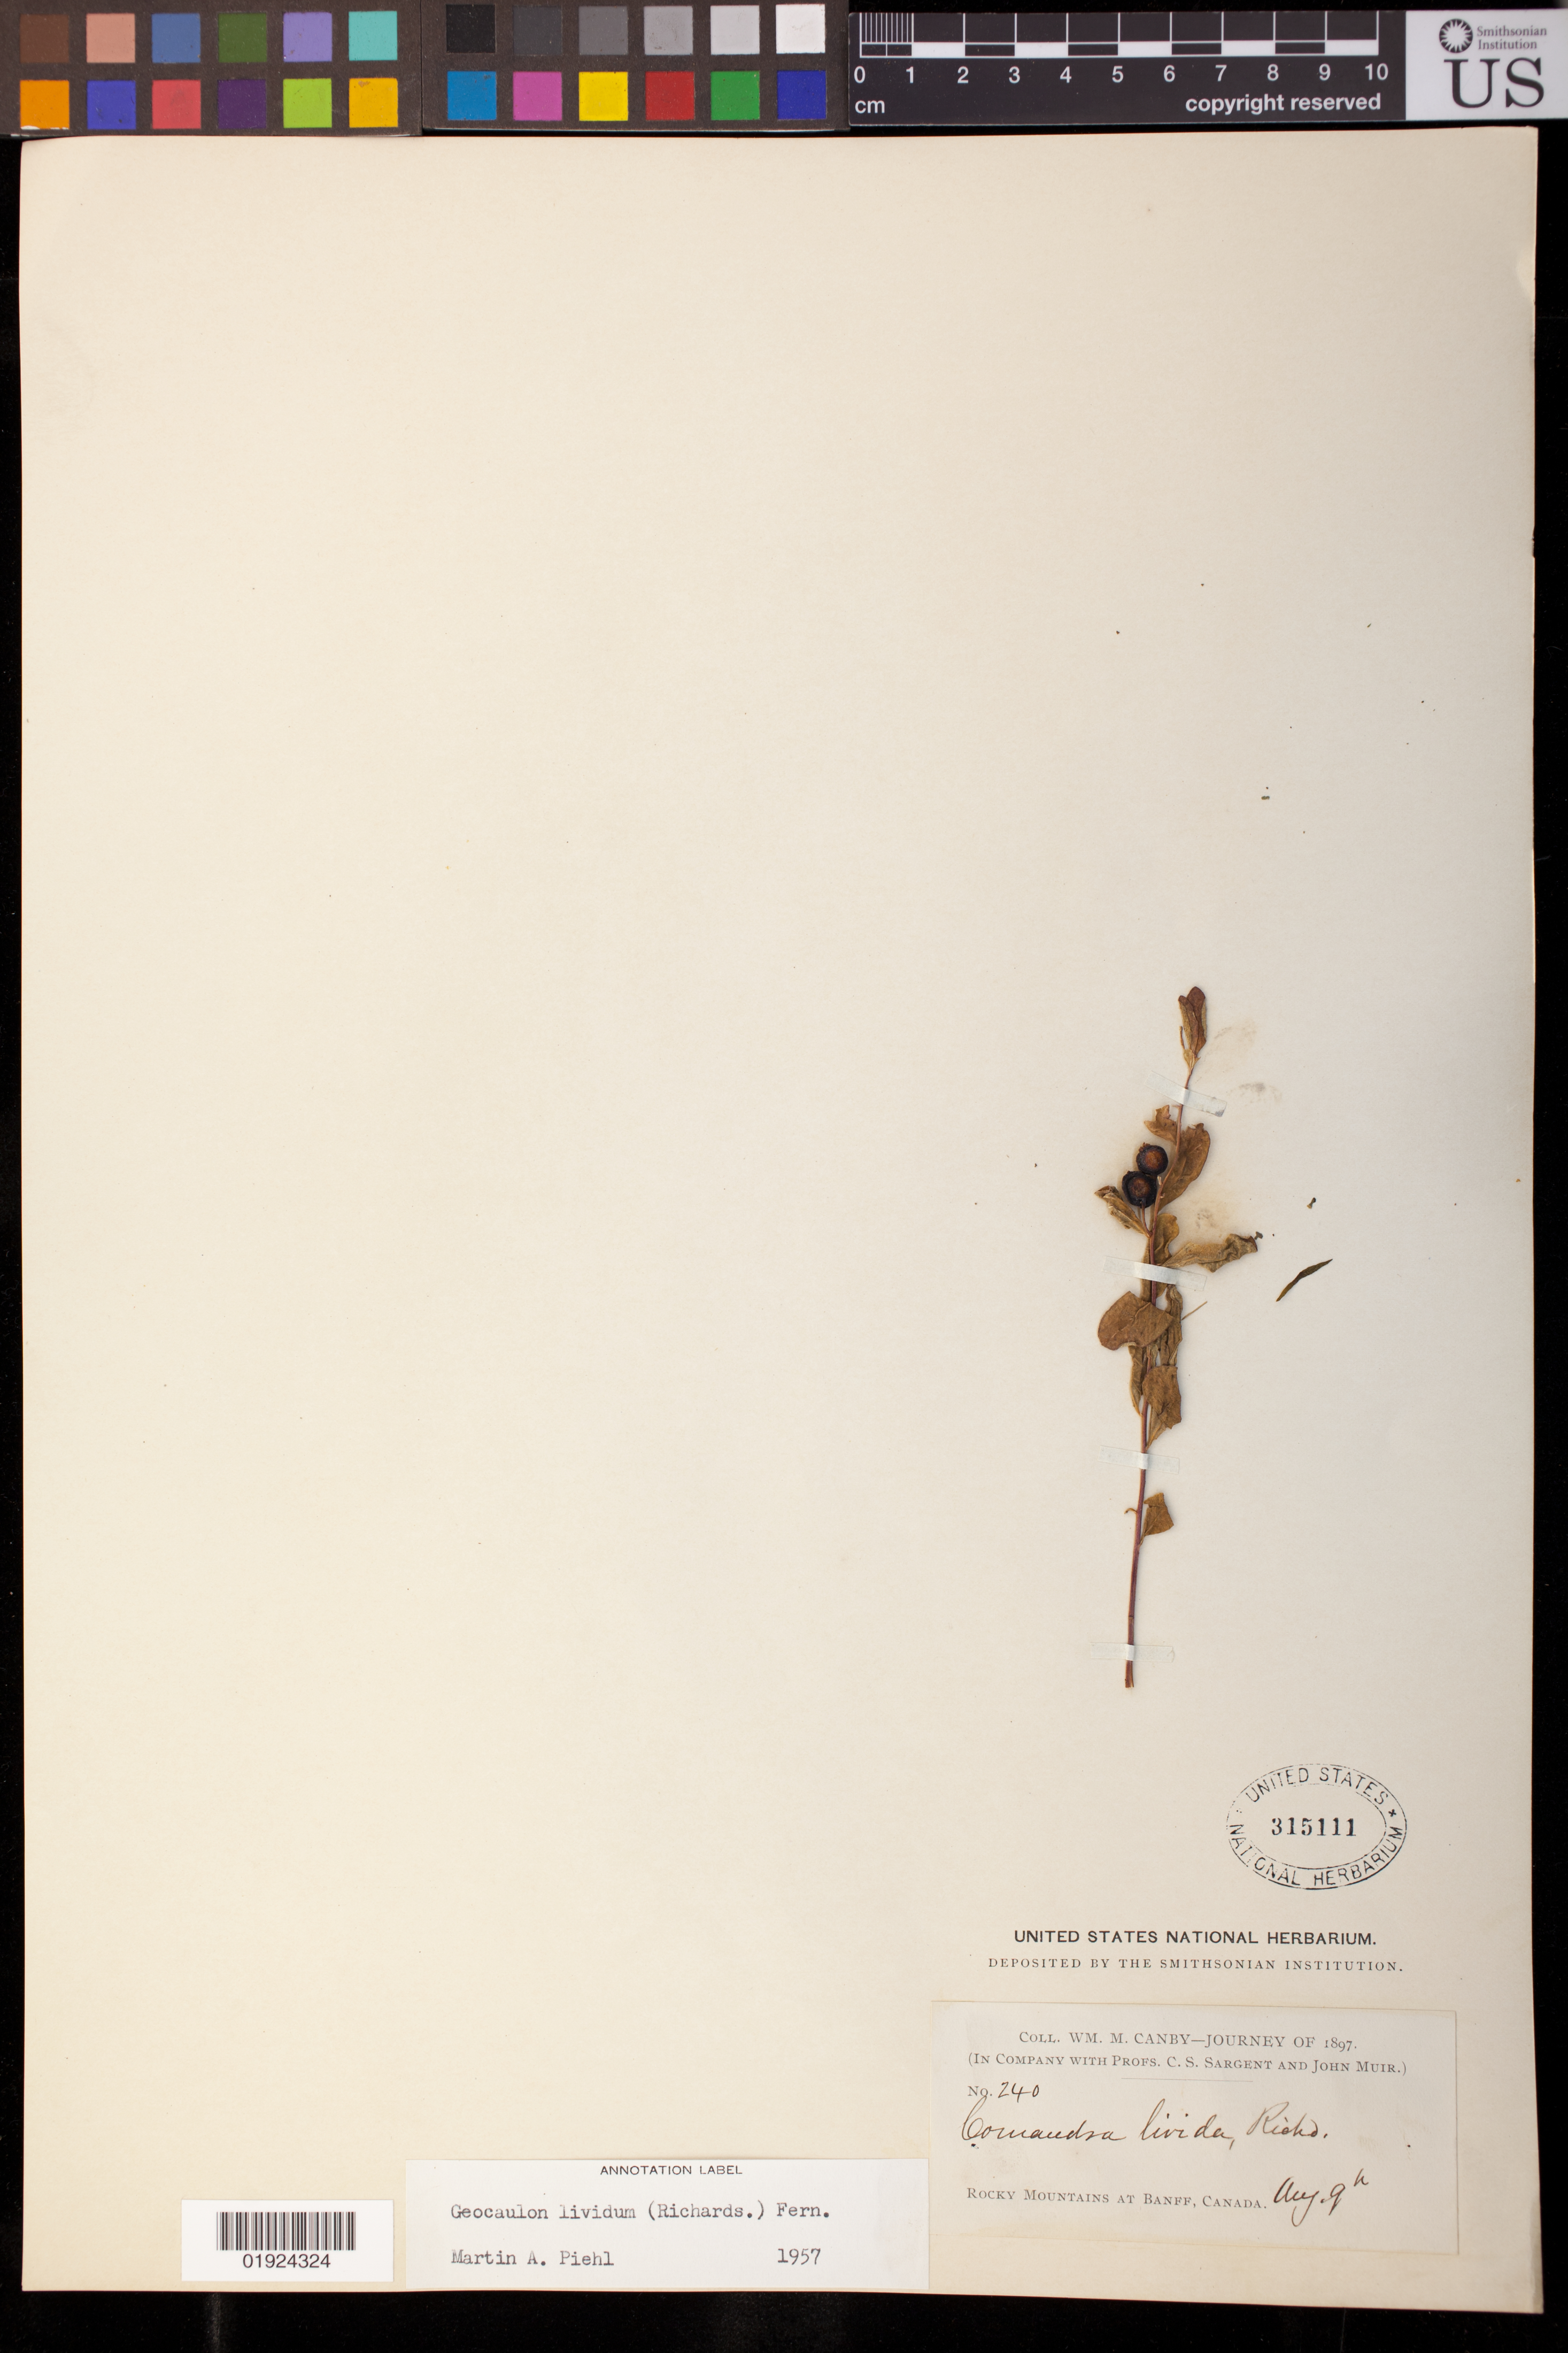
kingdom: Plantae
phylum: Tracheophyta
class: Magnoliopsida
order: Santalales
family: Comandraceae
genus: Geocaulon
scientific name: Geocaulon lividum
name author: (Richardson) Fernald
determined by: Piehl, M. A.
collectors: W. M. Canby, C. S. Sargent & J. Muir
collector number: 240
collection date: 1897-08-09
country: Canada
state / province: Alberta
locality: Banff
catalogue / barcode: US 315111